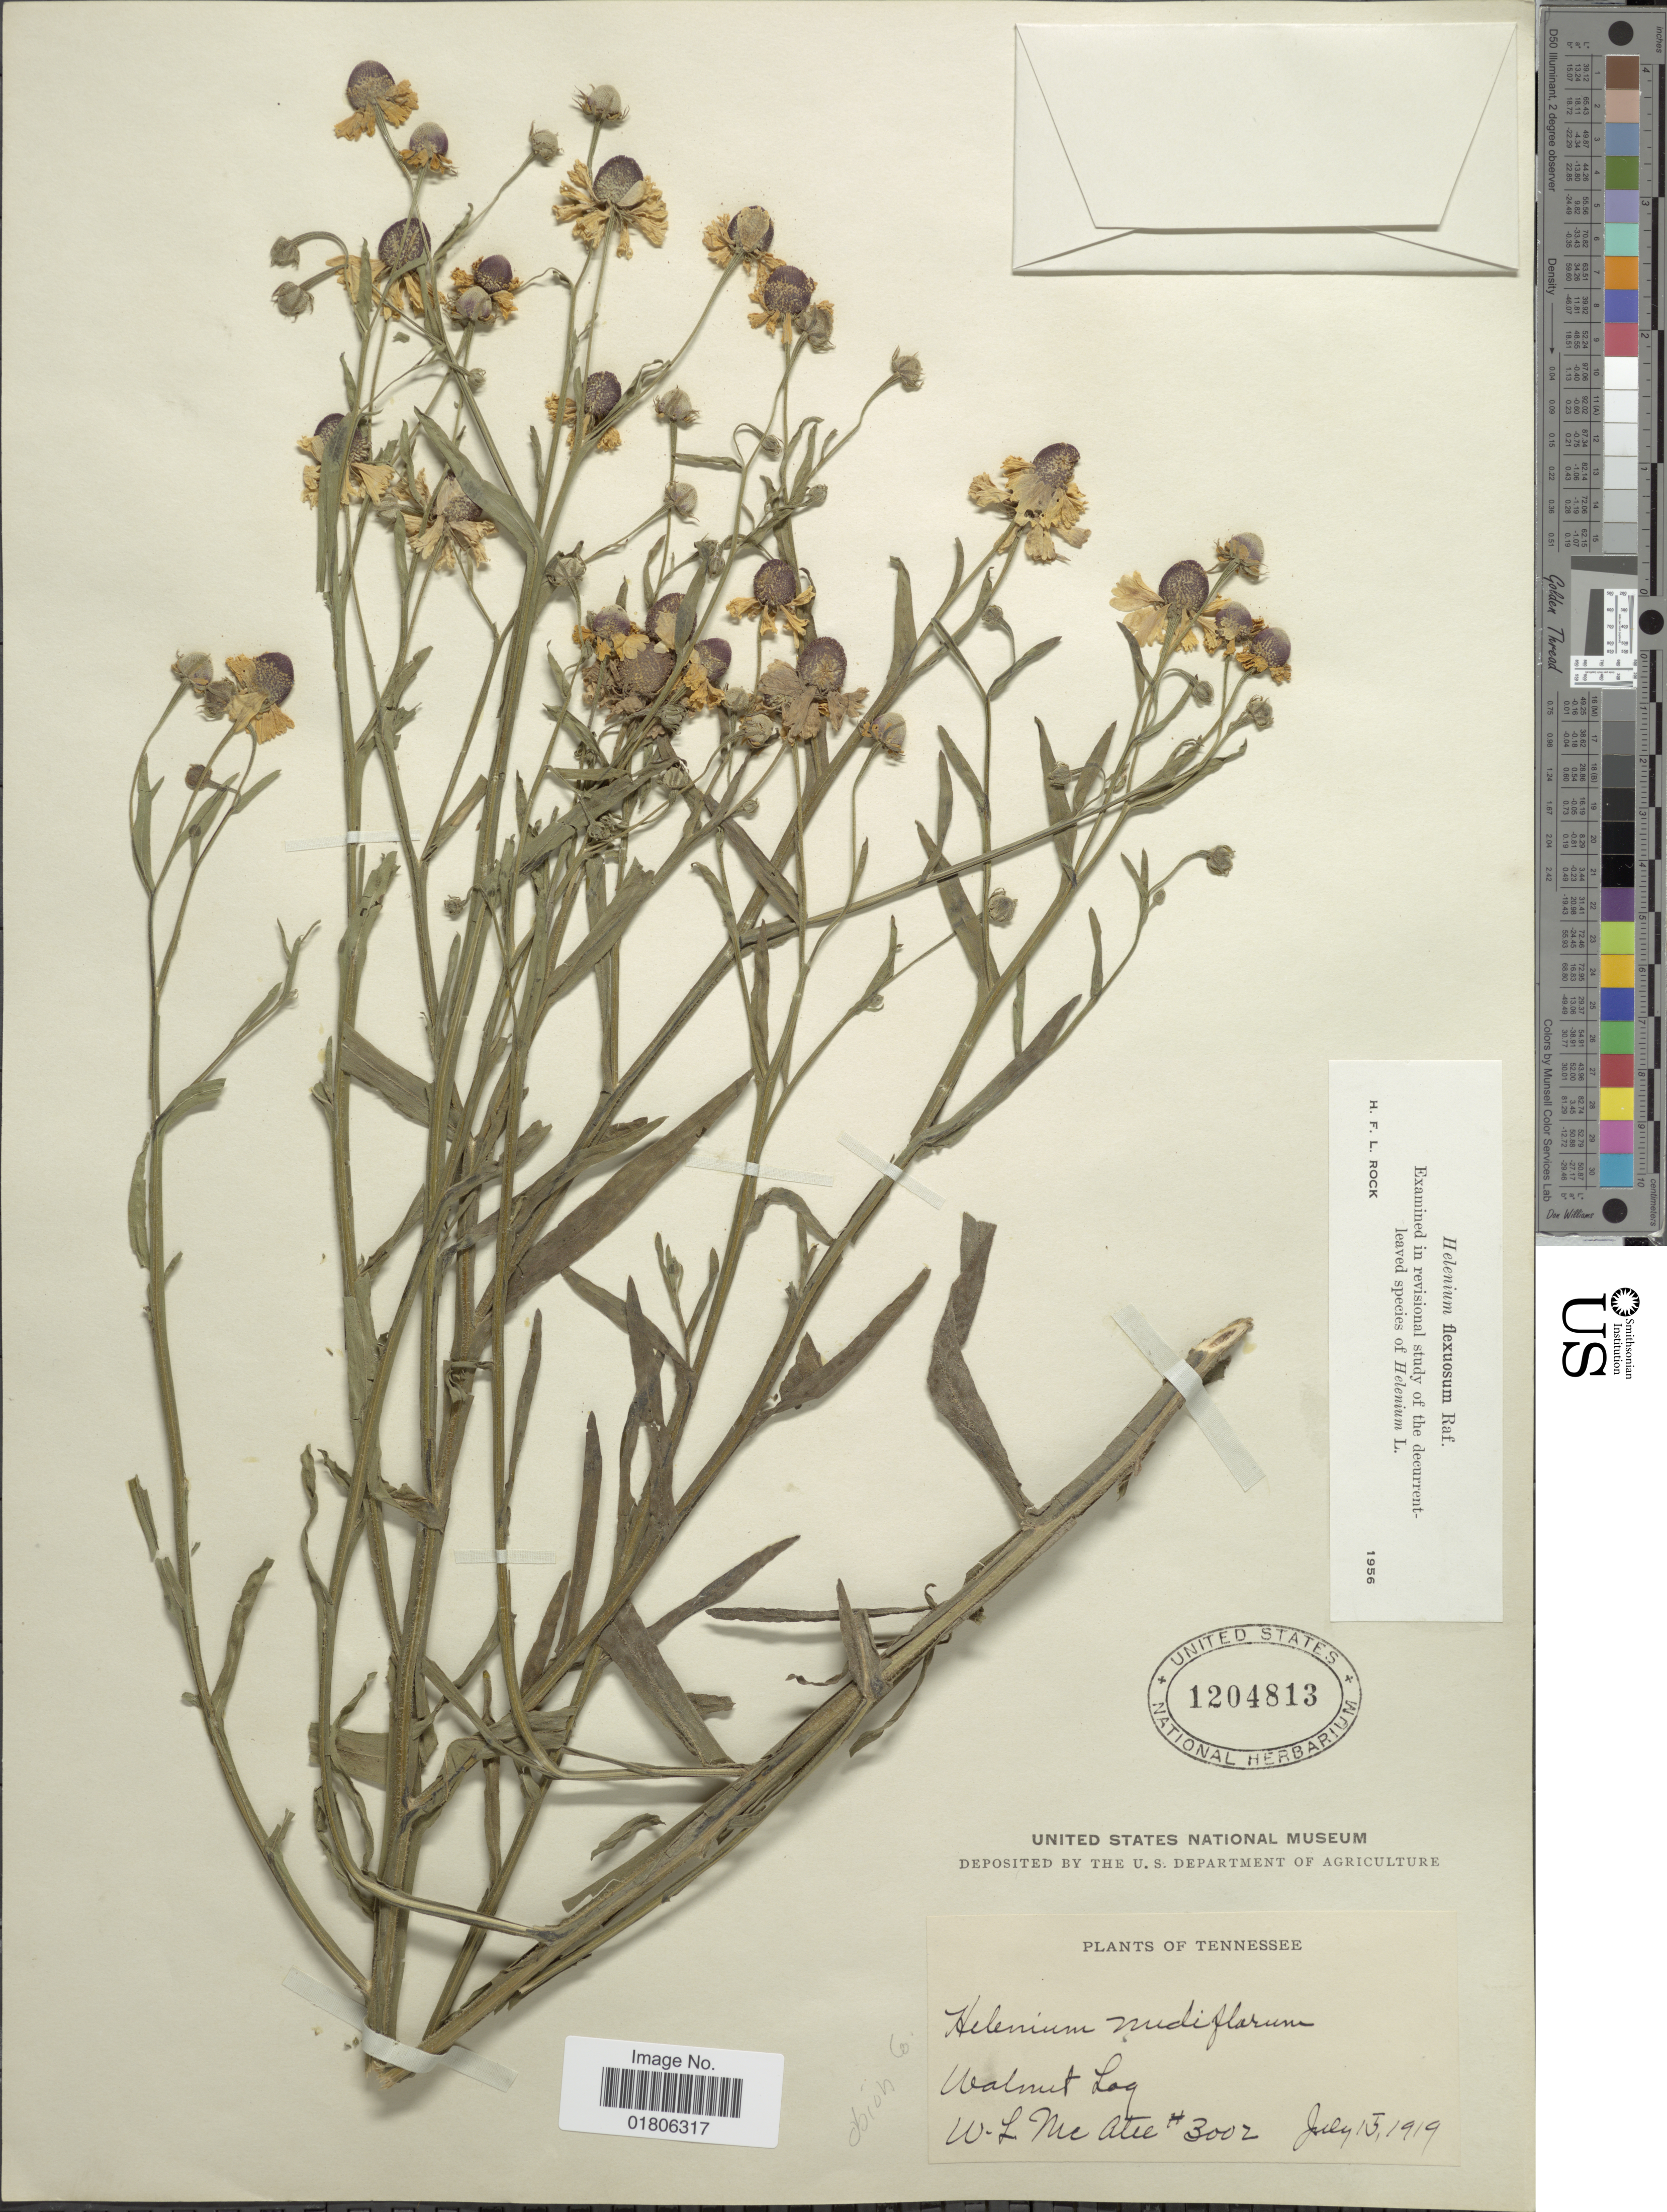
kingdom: Plantae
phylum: Tracheophyta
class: Magnoliopsida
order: Asterales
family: Asteraceae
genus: Helenium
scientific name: Helenium flexuosum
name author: Raf.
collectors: W. McAtee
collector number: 3002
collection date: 1919-07-15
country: United States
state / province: Tennessee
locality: Walmut Log, Abion Co.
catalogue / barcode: US 1204813